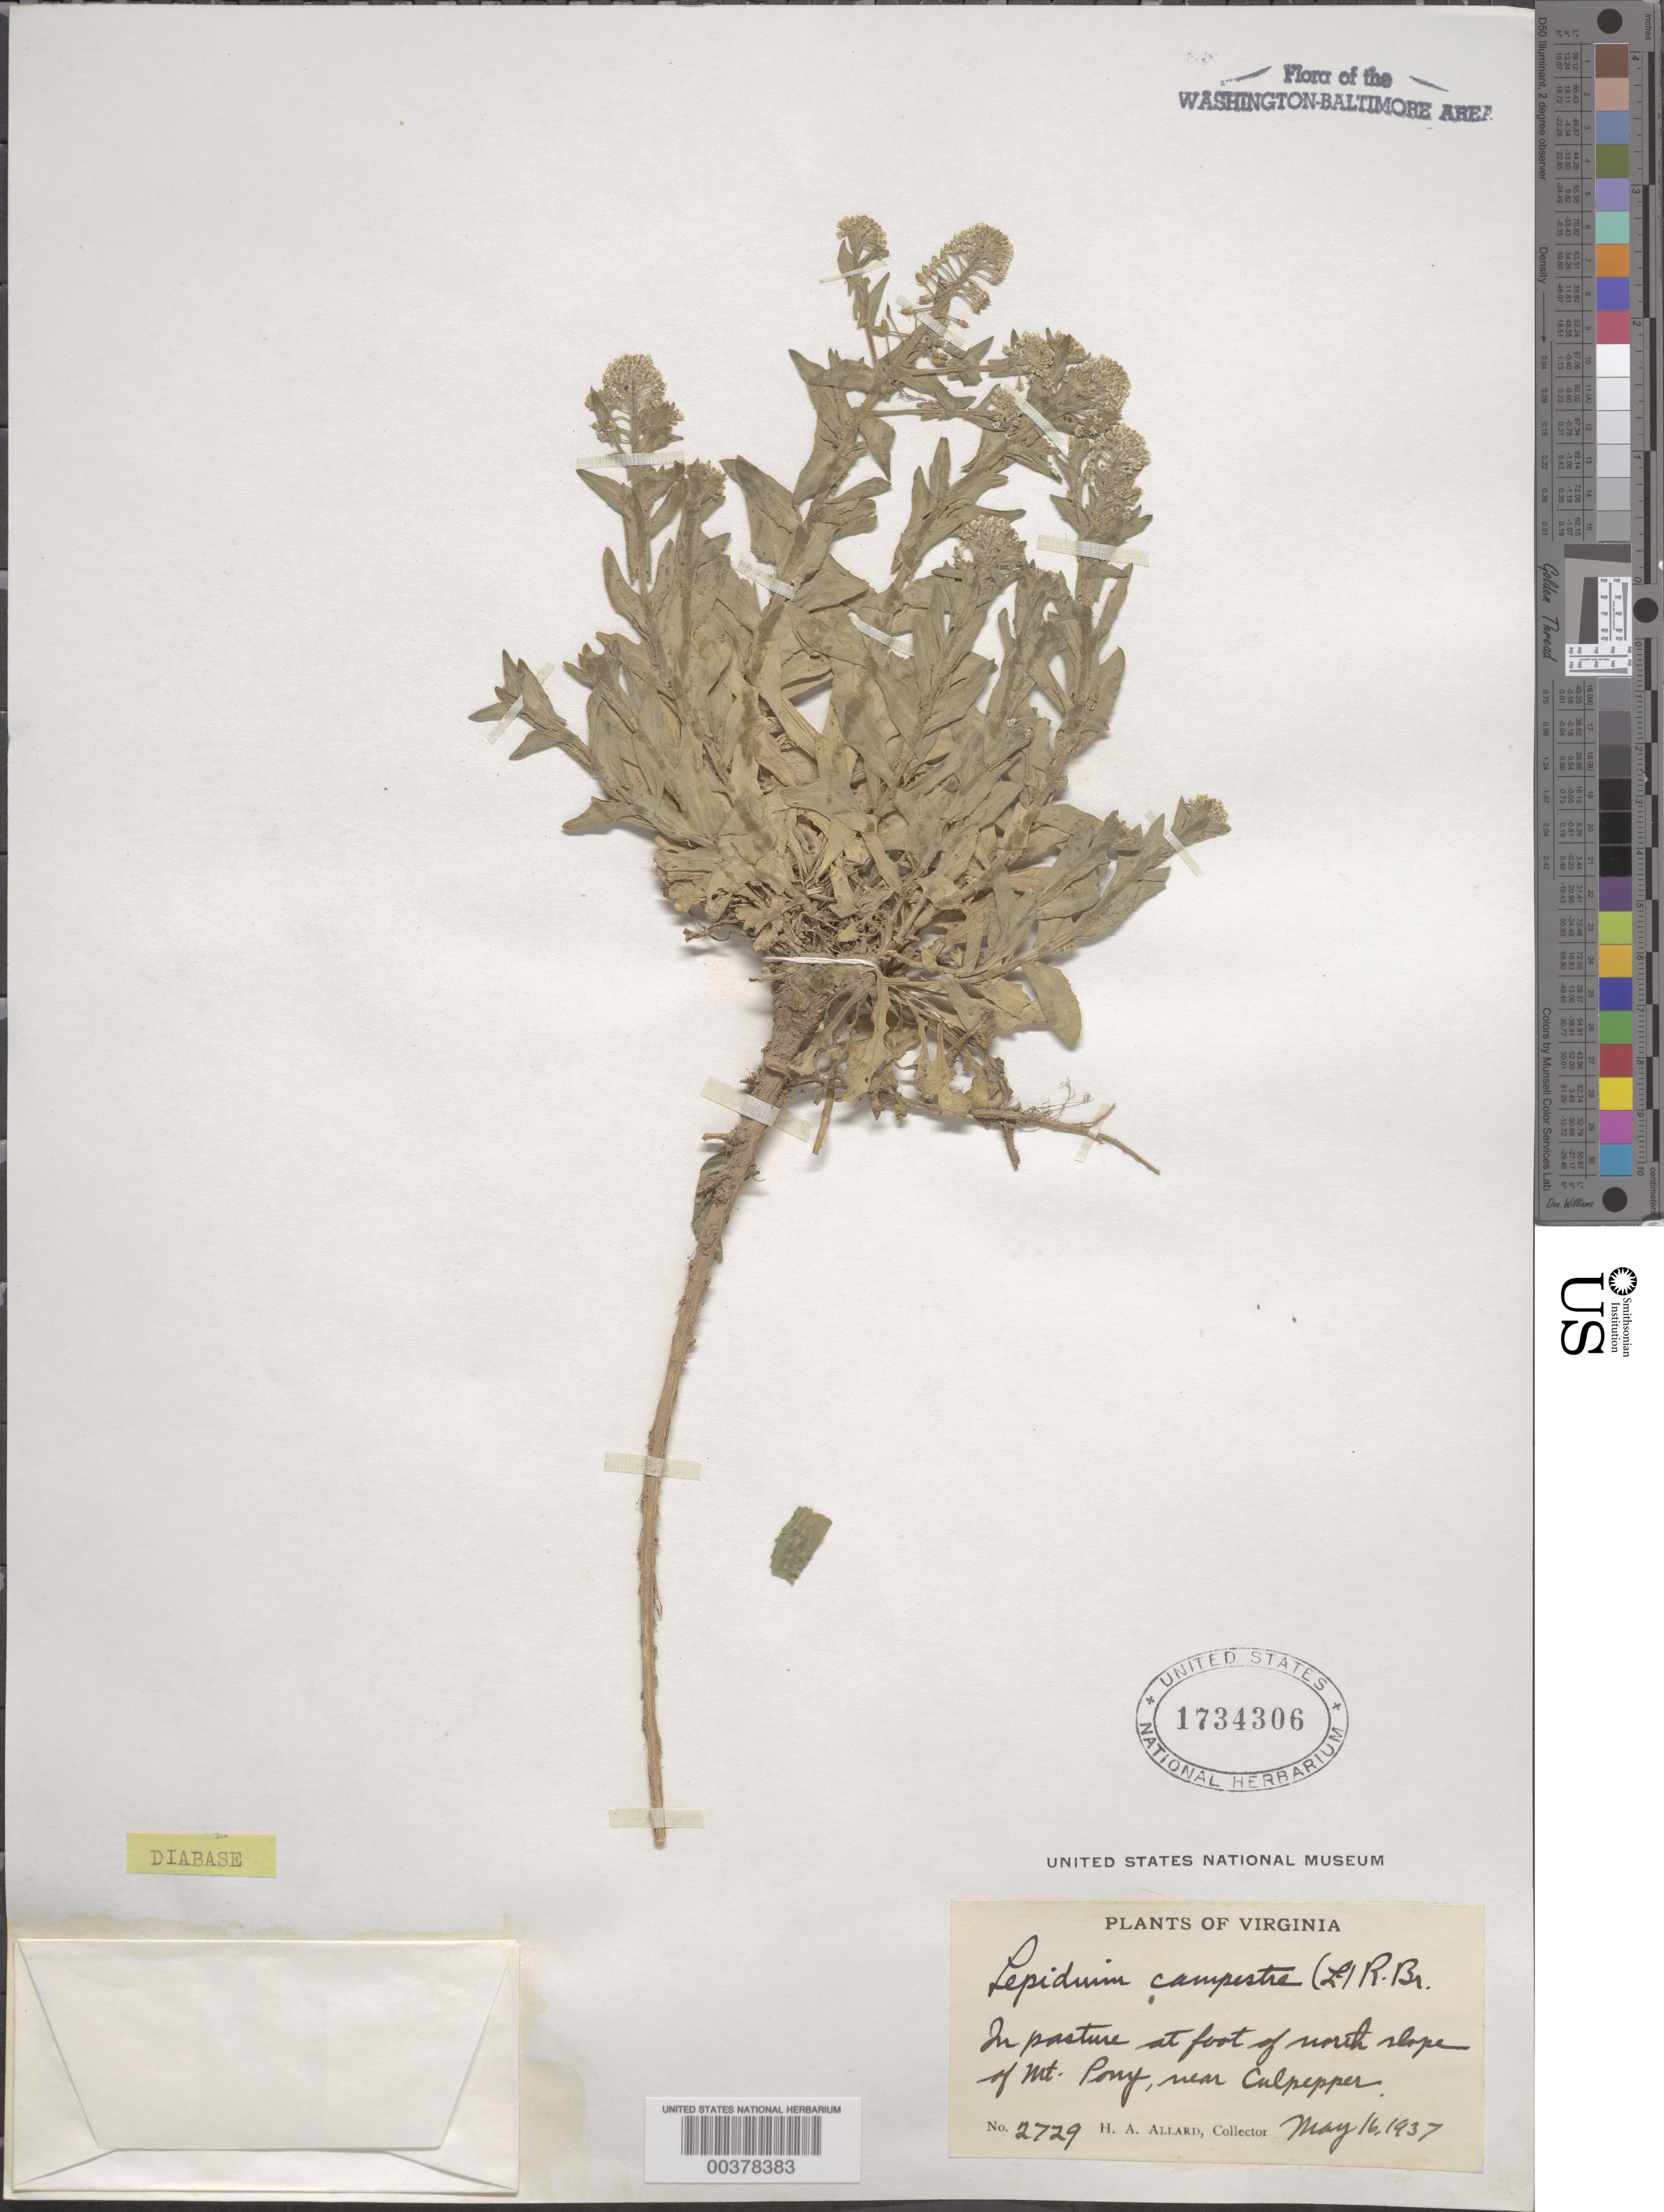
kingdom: Plantae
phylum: Tracheophyta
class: Magnoliopsida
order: Brassicales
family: Brassicaceae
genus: Lepidium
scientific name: Lepidium campestre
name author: (L.) W.T. Aiton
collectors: H. A. Allard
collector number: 2729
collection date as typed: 16 May 1937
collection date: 1937-05-16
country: United States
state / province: Virginia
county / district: Culpeper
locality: Mount Pony, Culpepper vicinity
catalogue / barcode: US 1734306